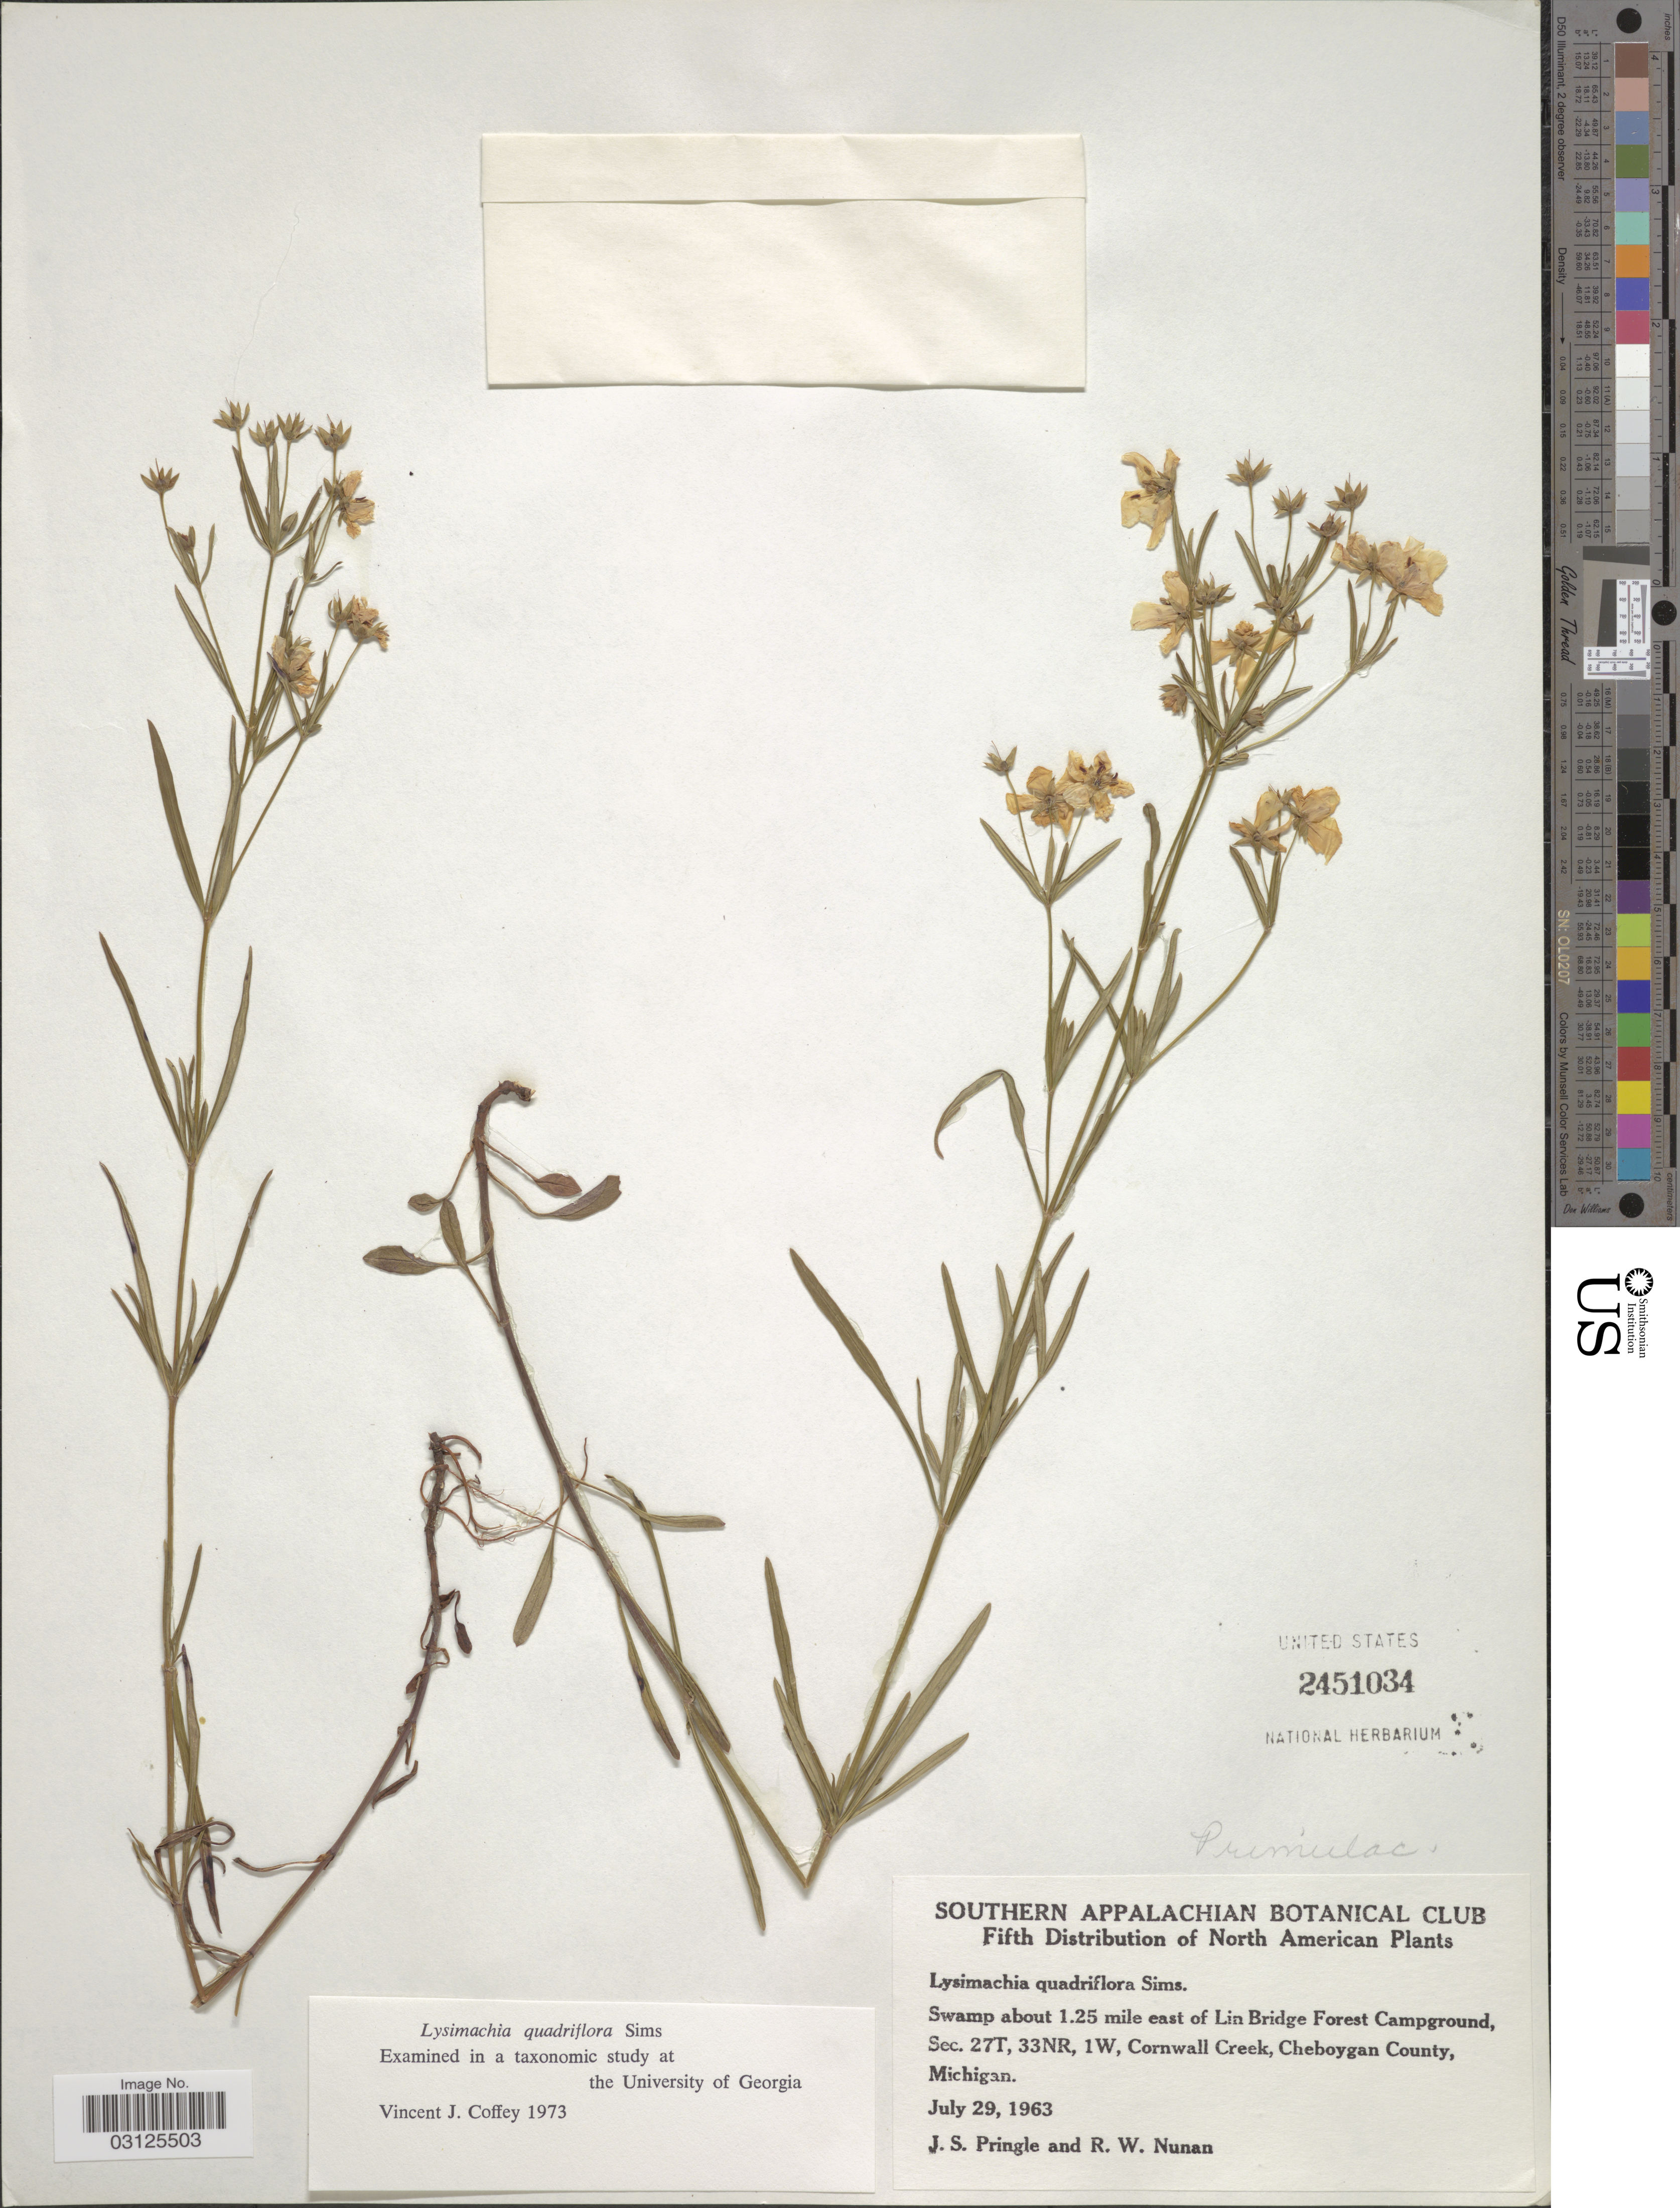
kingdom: Plantae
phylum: Tracheophyta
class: Magnoliopsida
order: Ericales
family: Primulaceae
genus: Steironema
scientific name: Steironema quadriflorum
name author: (Sims) Hitchc.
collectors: J. S. Pringle & R. Nunan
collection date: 1963-07-29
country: United States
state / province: Michigan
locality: Swamp about 1.25 mile east of Lin Bridge Forest Campground, Sec. 27T, 33NR, 1W, Cornwall Creek, Cheboygan County.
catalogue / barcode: US 2451034